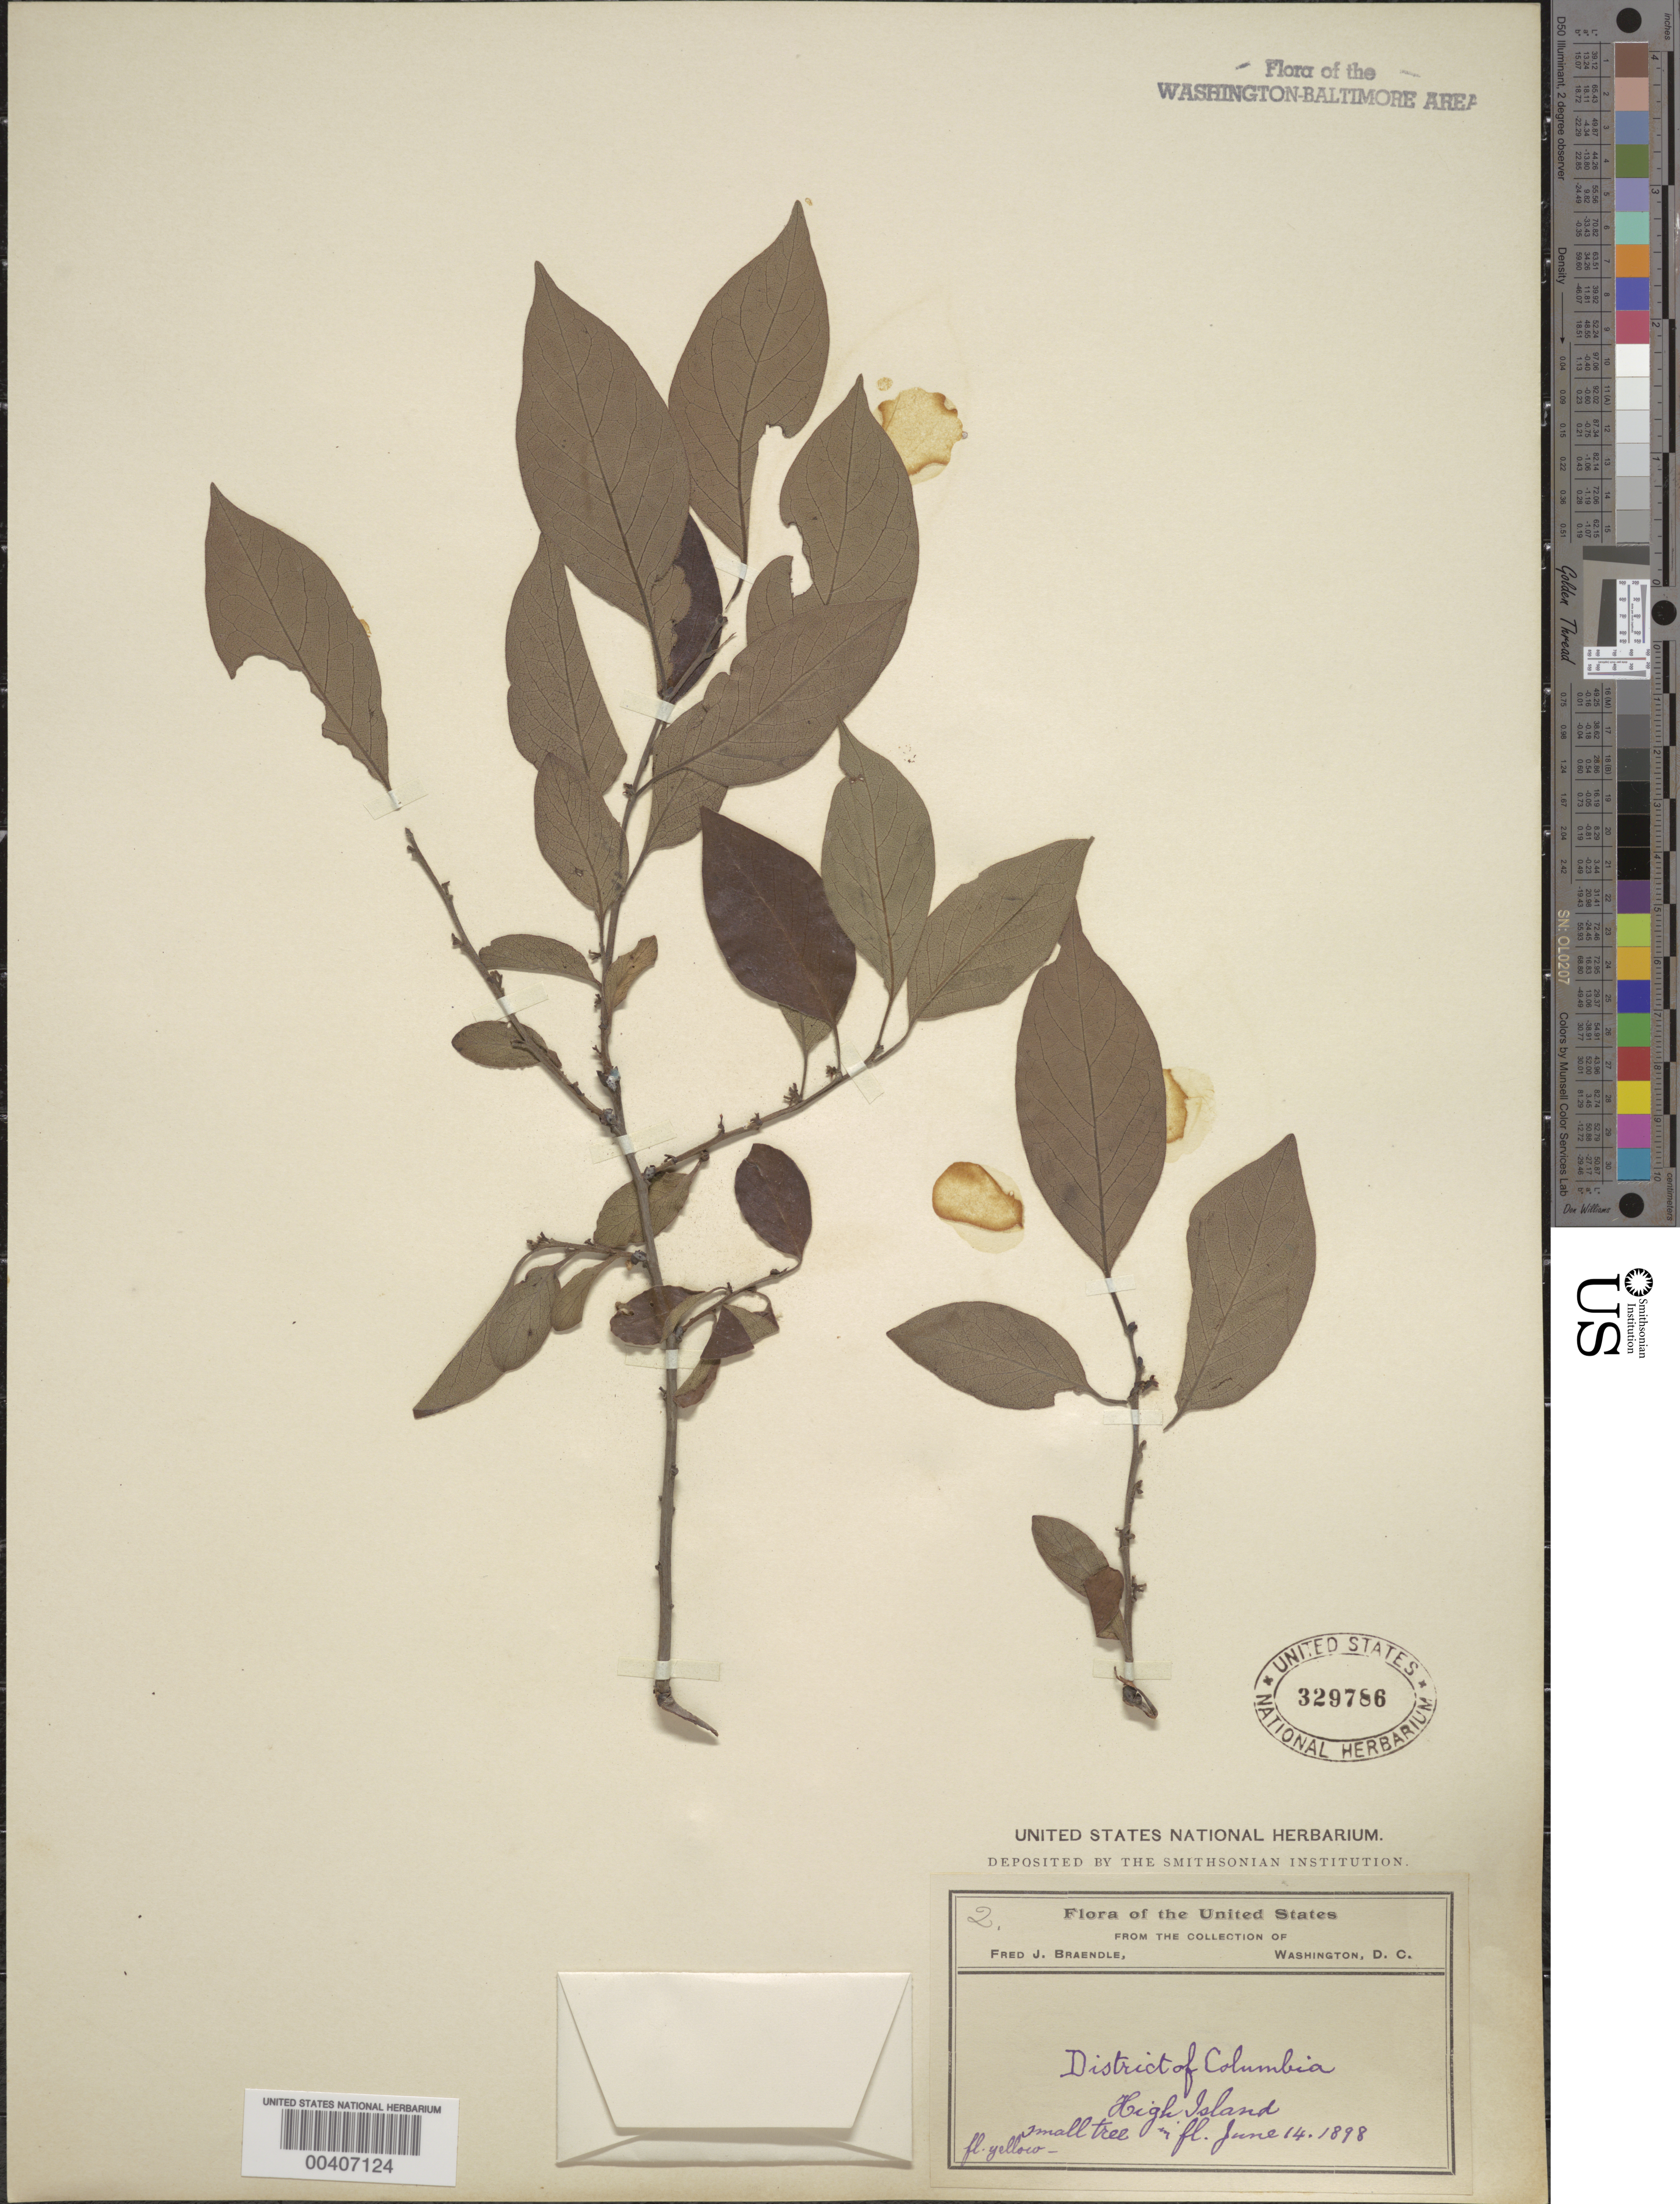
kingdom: Plantae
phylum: Tracheophyta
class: Magnoliopsida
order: Ericales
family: Ebenaceae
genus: Diospyros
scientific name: Diospyros virginiana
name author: L.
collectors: F. Braendle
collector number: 2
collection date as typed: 14 Jun 1898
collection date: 1898-06-14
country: United States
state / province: Maryland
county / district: Montgomery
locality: High Island C. & O. Canal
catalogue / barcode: US 329786